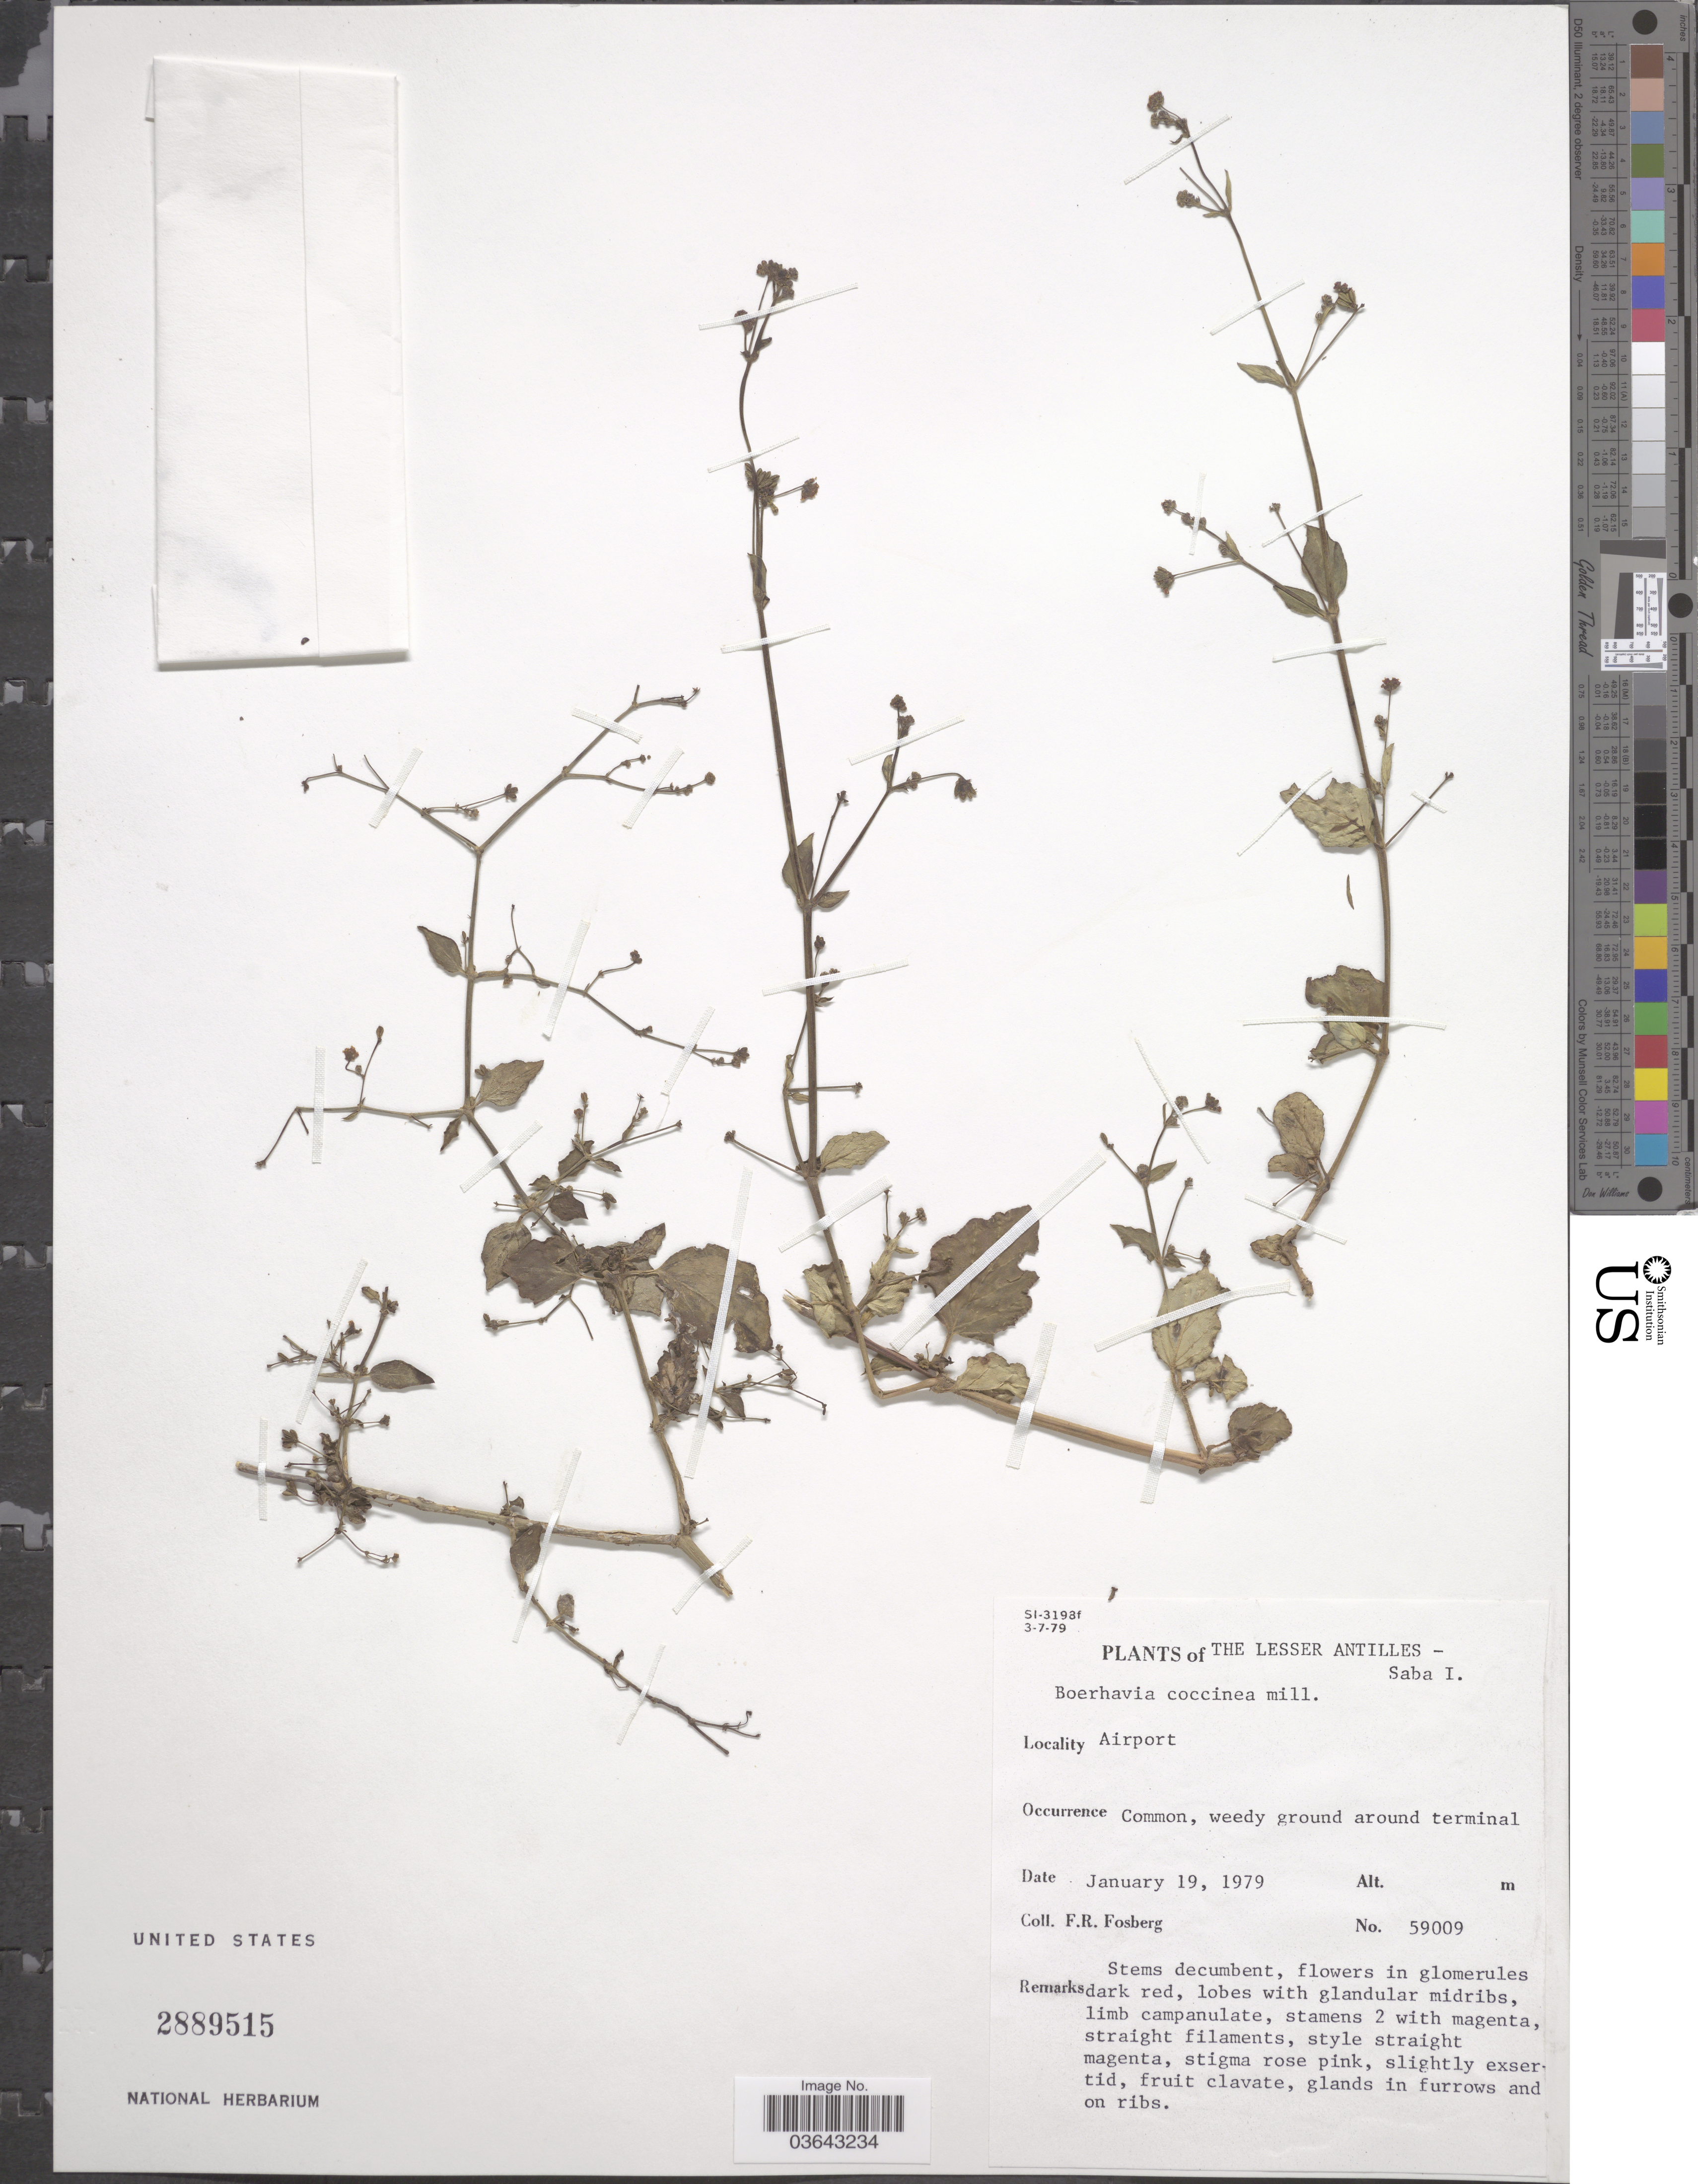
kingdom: Plantae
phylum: Tracheophyta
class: Magnoliopsida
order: Caryophyllales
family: Nyctaginaceae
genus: Boerhavia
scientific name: Boerhavia coccinea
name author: Mill.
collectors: F. R. Fosberg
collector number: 59009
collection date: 1979-01-19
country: Netherlands Antilles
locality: The Lesser Antilles-Saba I. Airport.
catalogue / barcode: US 2889515